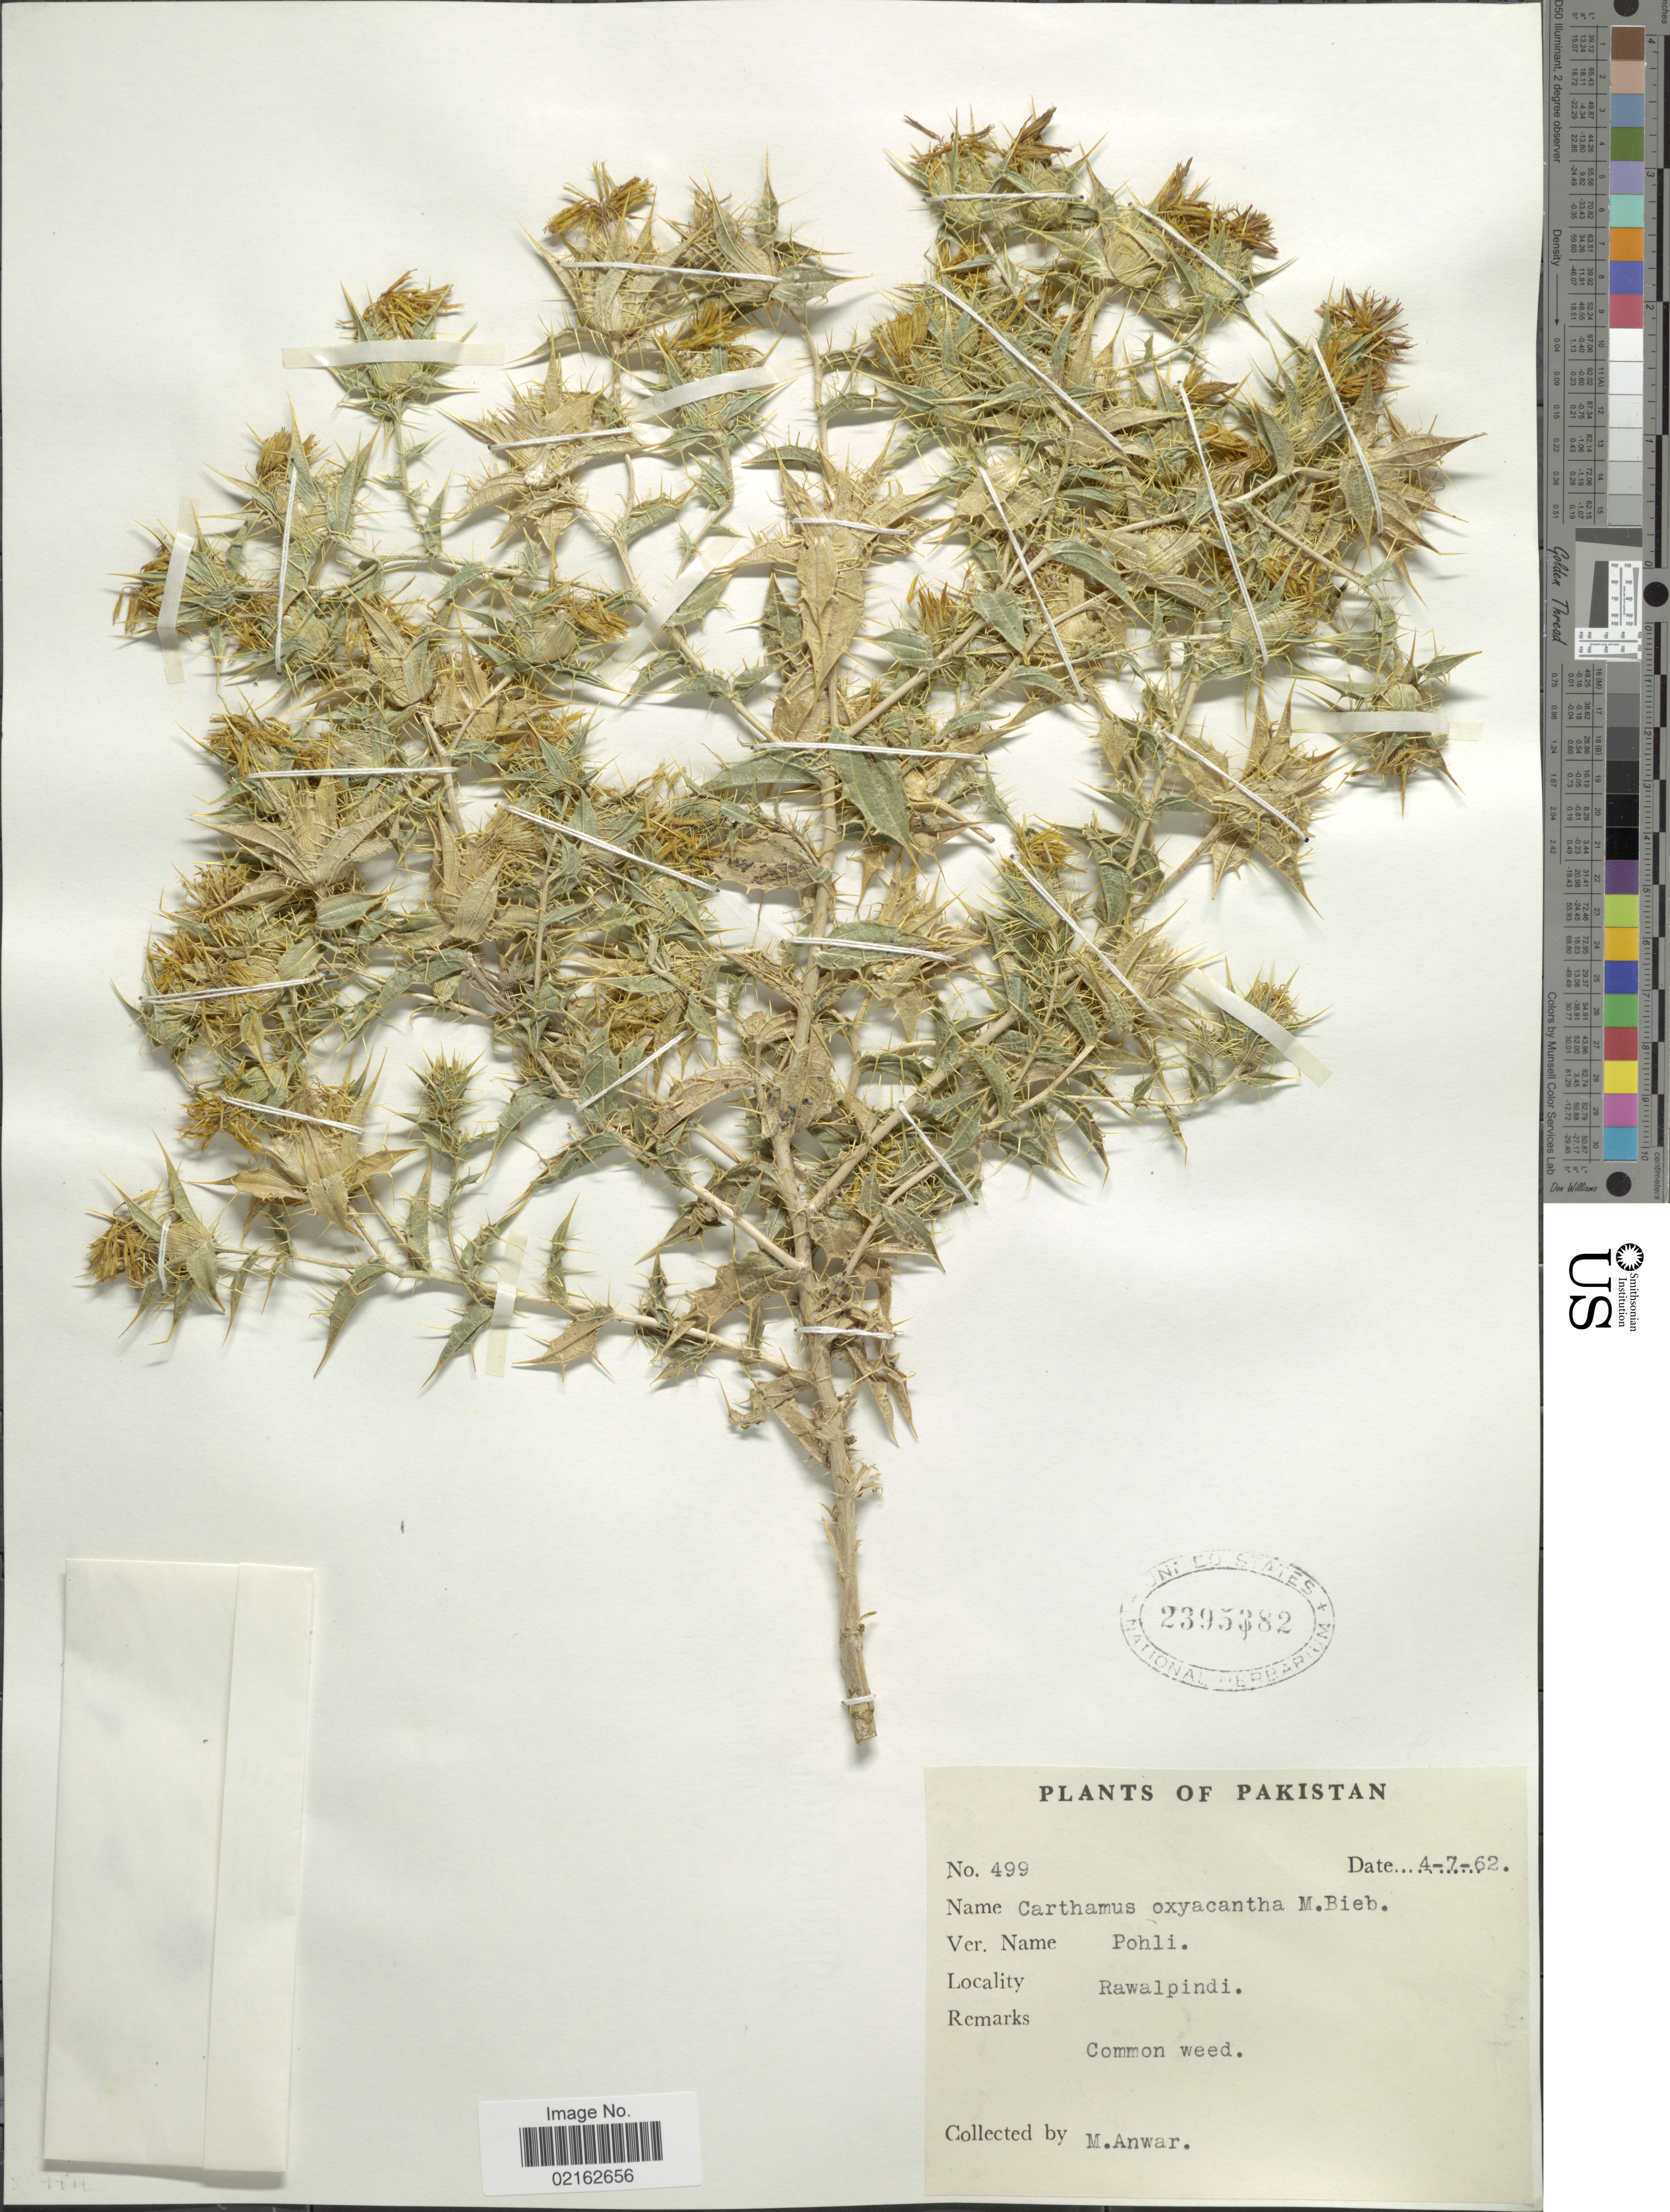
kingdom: Plantae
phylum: Tracheophyta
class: Magnoliopsida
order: Asterales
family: Asteraceae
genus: Carthamus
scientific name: Carthamus oxyacantha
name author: M. Bieb.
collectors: M. Anwar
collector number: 499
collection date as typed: Transcribed d/m/y: 4/7/62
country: Pakistan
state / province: Punjab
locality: Rawalpindi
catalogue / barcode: US 2395182